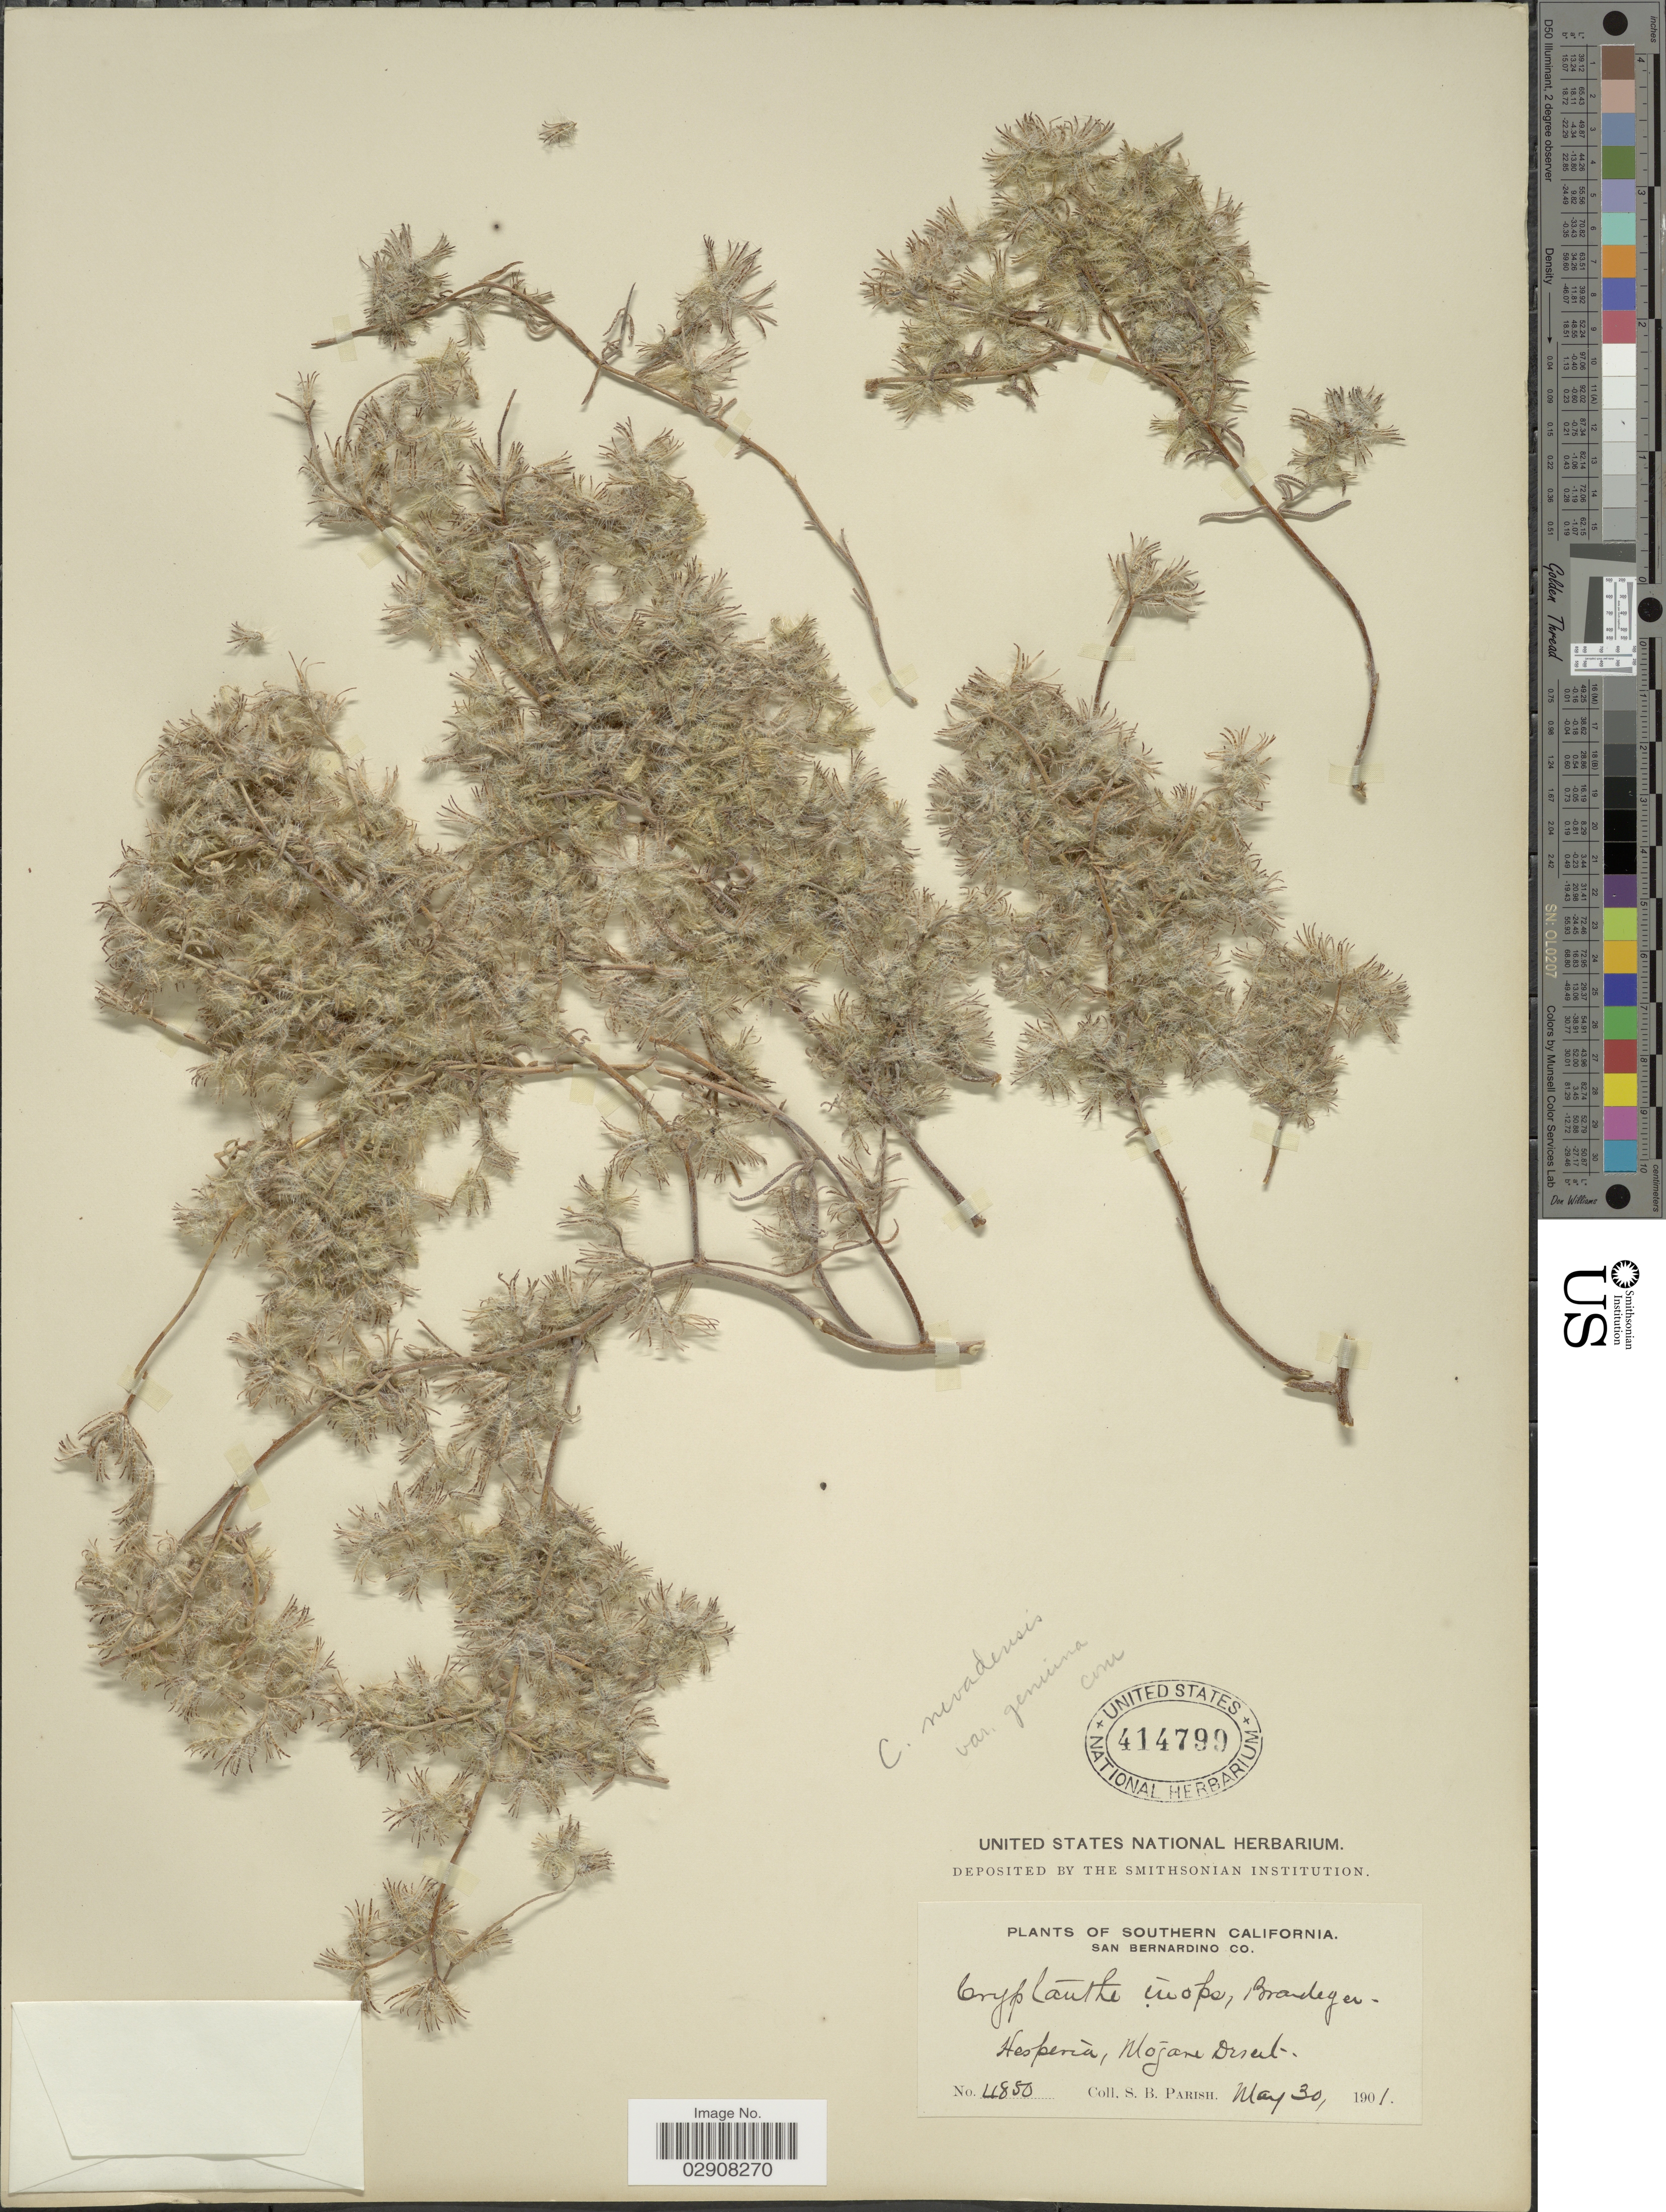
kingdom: Plantae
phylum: Tracheophyta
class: Magnoliopsida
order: Boraginales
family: Boraginaceae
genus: Cryptantha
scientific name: Cryptantha nevadensis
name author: A. Nelson & P.B. Kenn.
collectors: S. B. Parish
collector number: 4850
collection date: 1901-05-30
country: United States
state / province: California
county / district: San Bernardino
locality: Southern California. San Bernardino Co. Hesperia, Mojave Desert.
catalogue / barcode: US 414799